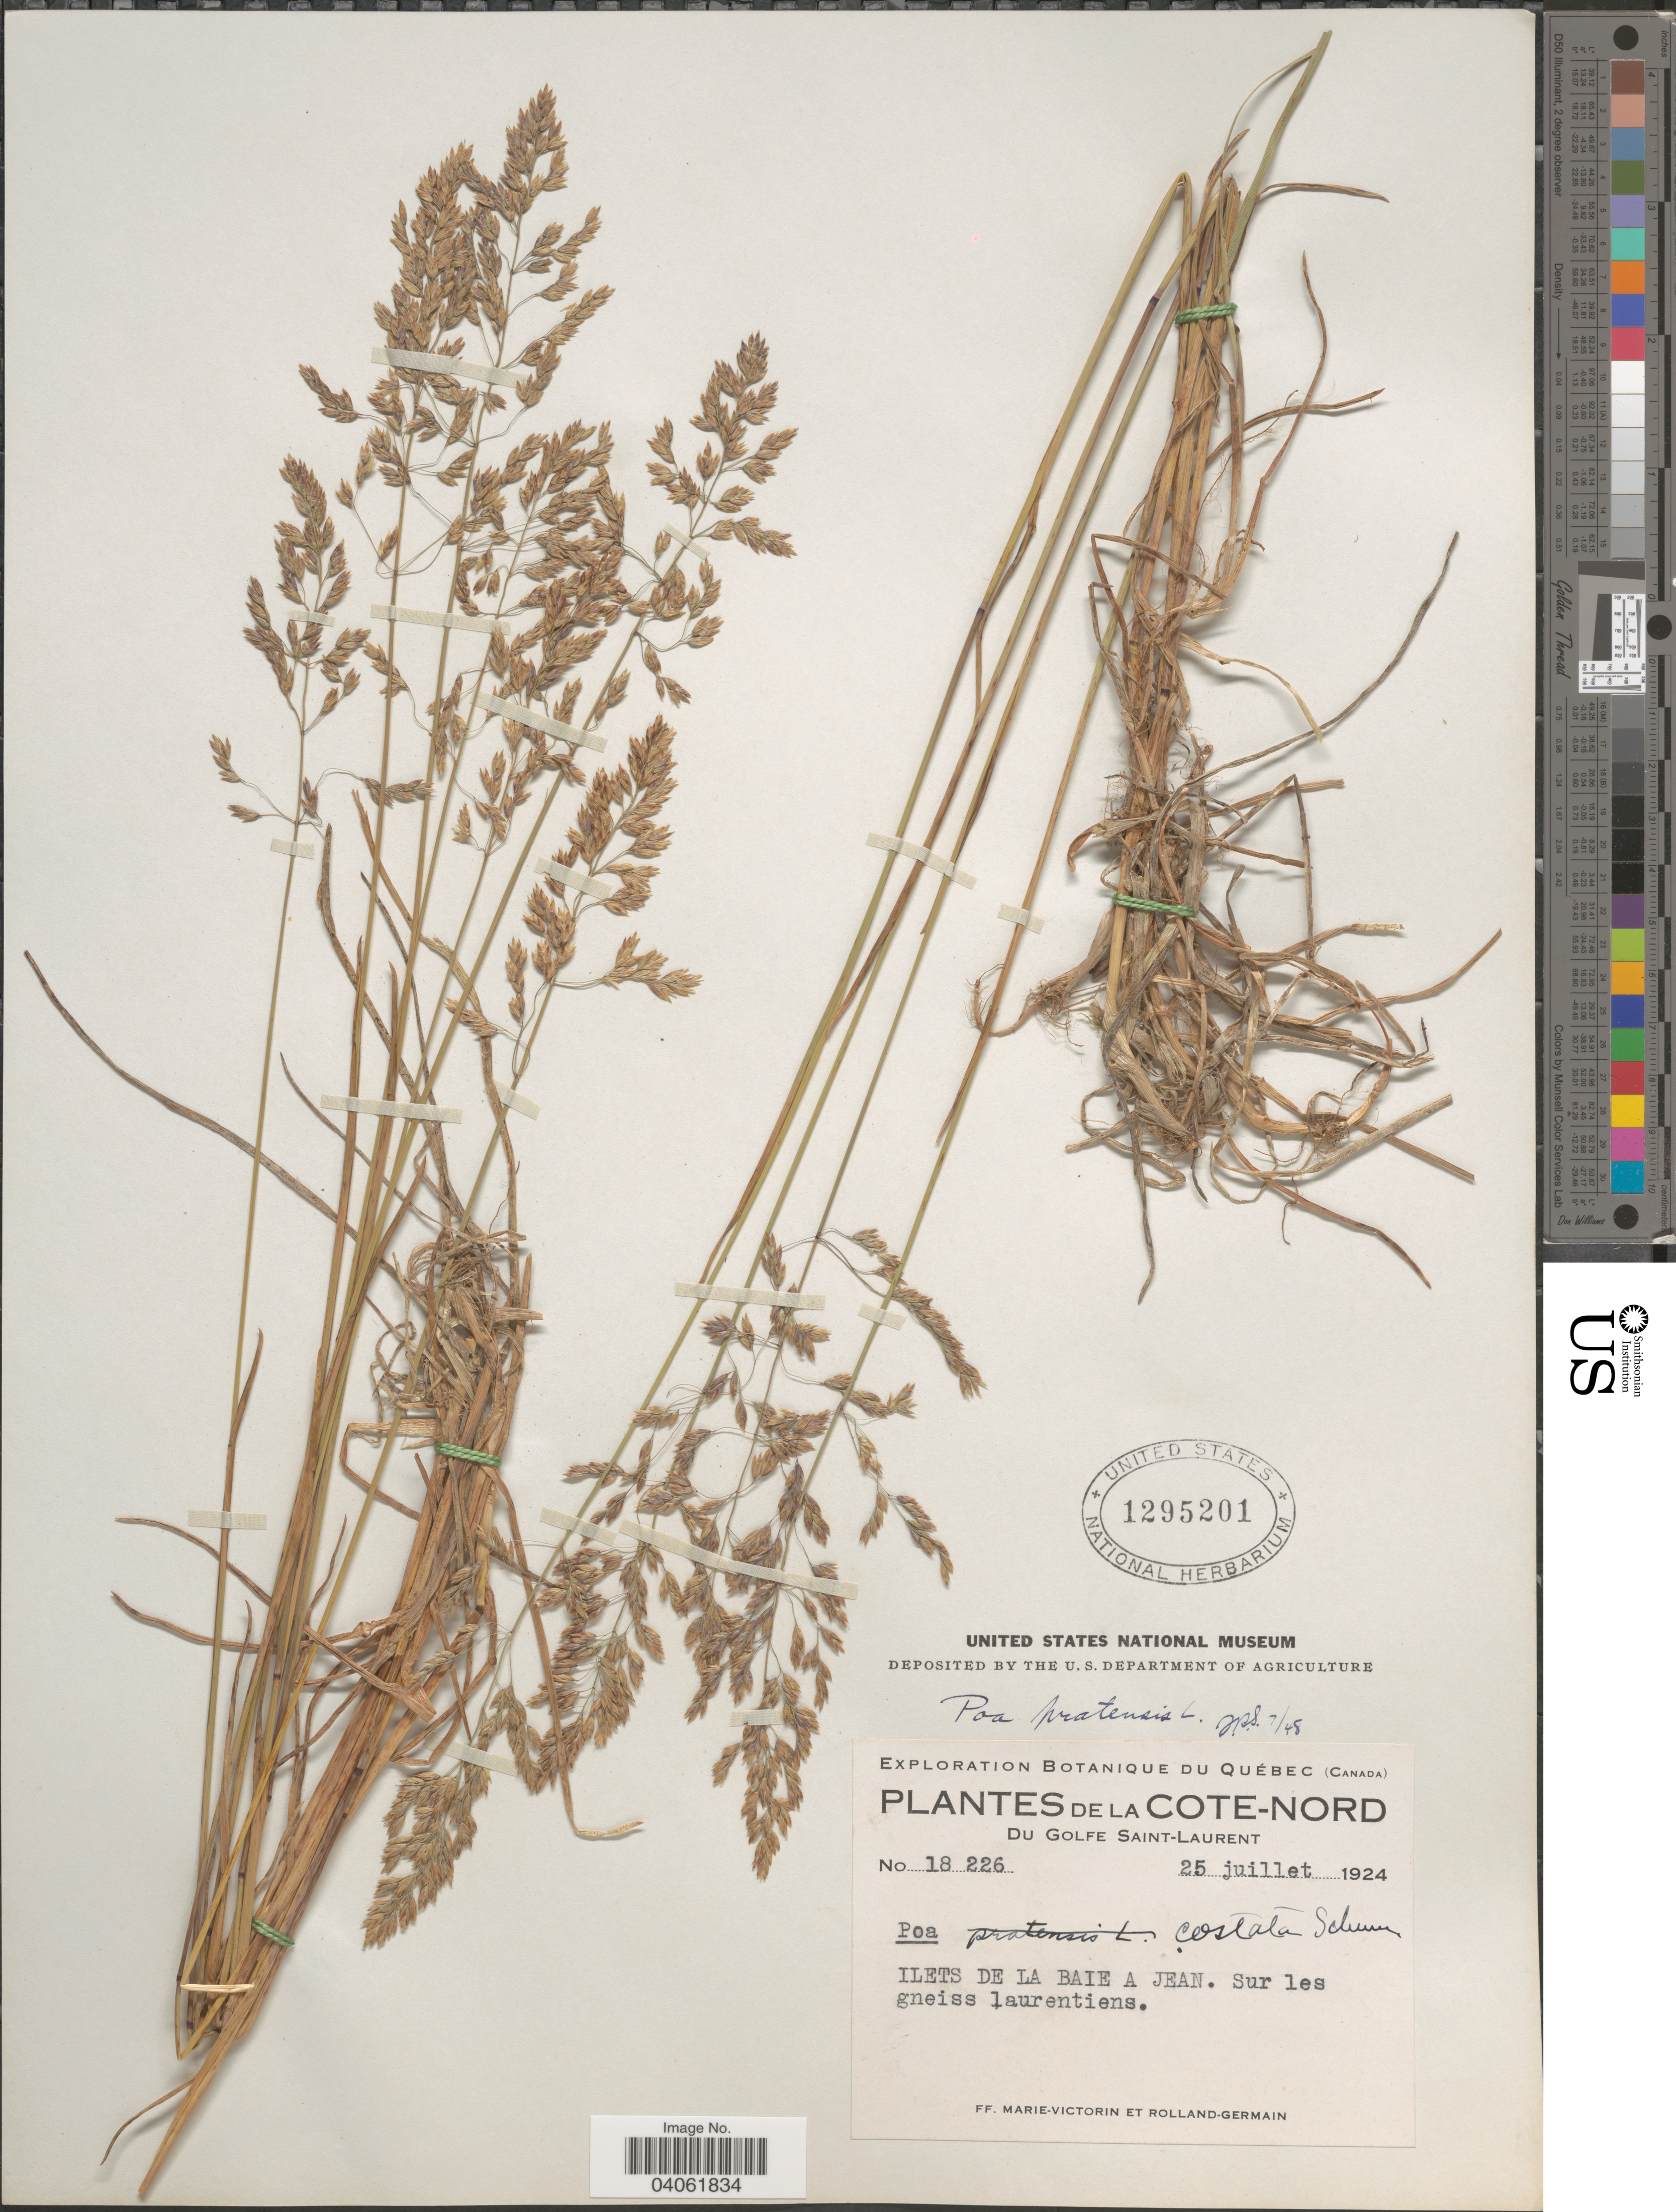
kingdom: Plantae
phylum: Tracheophyta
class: Liliopsida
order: Poales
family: Poaceae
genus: Poa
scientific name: Poa pratensis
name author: L.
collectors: F. Marie-Victorin & Rolland-Germain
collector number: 18226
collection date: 1924-07-25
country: Canada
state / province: Quebec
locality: La Cote-Nord. Du Golfe Saint-Laurent. Ilets de La Baie a Jean. Sur les gneiss laurentiens.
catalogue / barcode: US 1295201